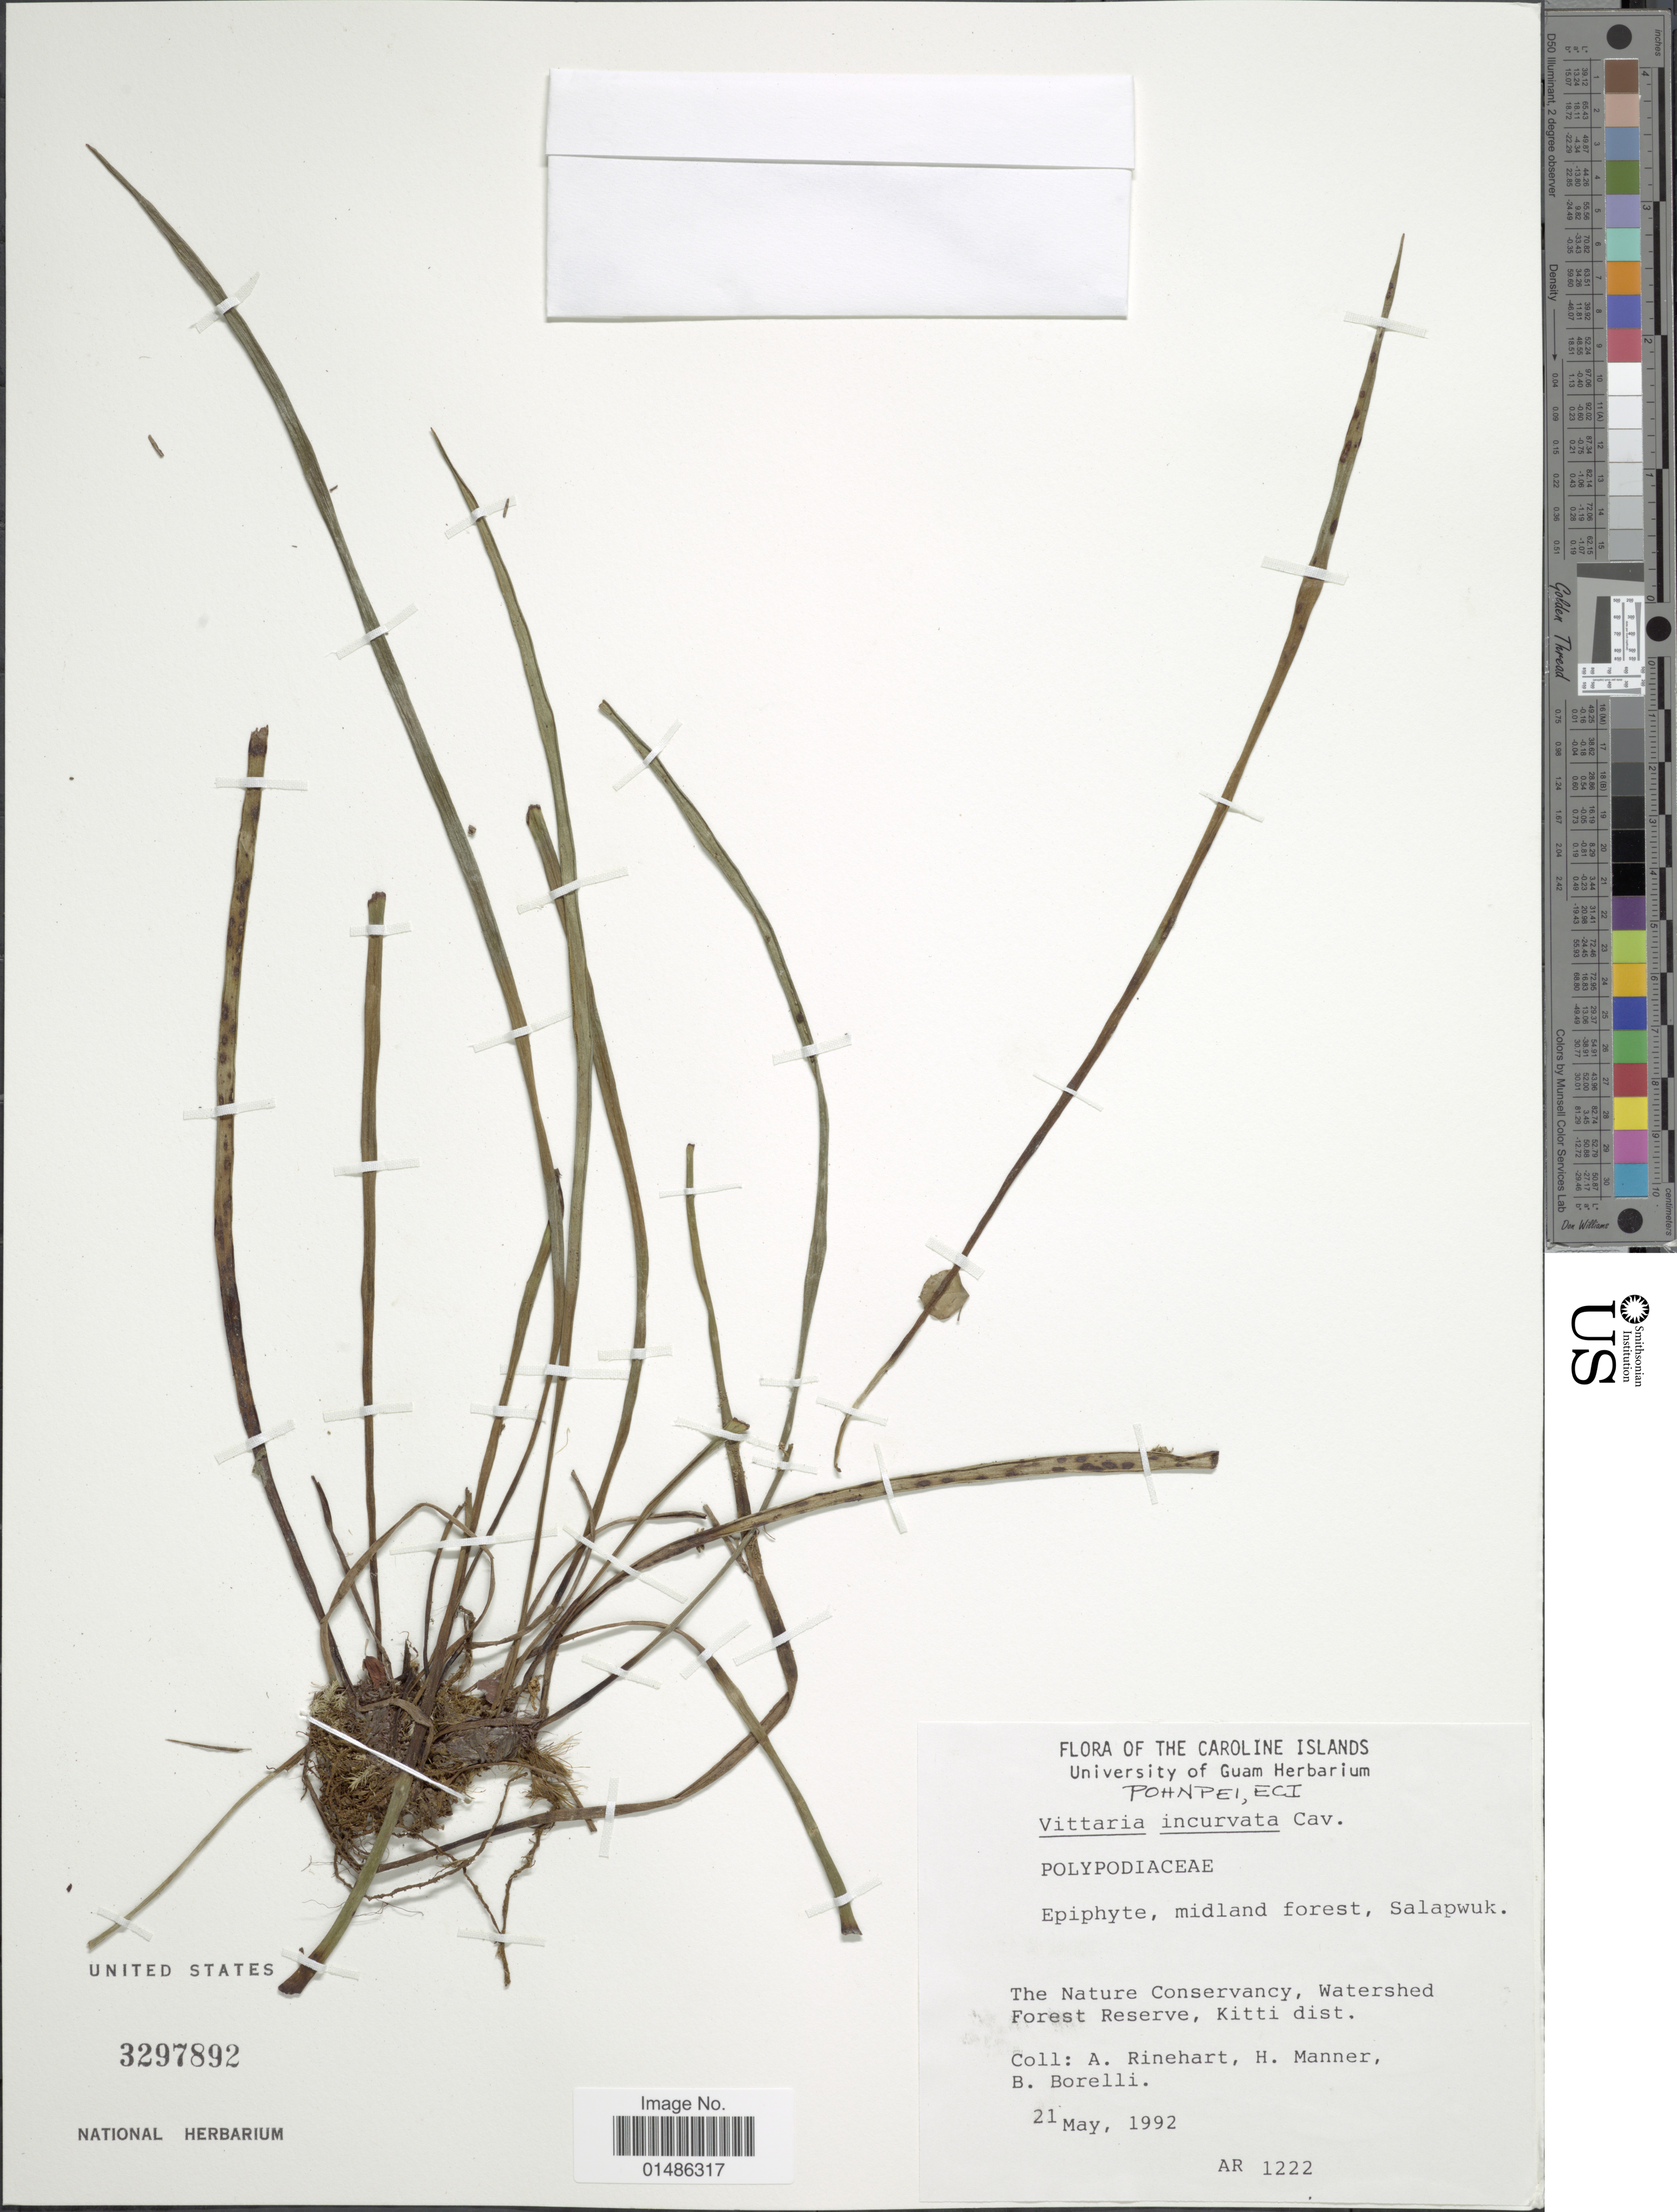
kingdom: Plantae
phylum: Tracheophyta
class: Polypodiopsida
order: Polypodiales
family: Pteridaceae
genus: Haplopteris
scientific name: Haplopteris ensiformis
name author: (Sw.) E.H. Crane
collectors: A. Rinehart, H. Manner & B. Borelli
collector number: AR 1222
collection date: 1992-05-21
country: Micronesia, Federated States of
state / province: Pohnpei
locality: Caroline Islands. Eci. The Nature Conservancy, Watershed Forest Reserve, Kitti dist.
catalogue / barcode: US 3297892